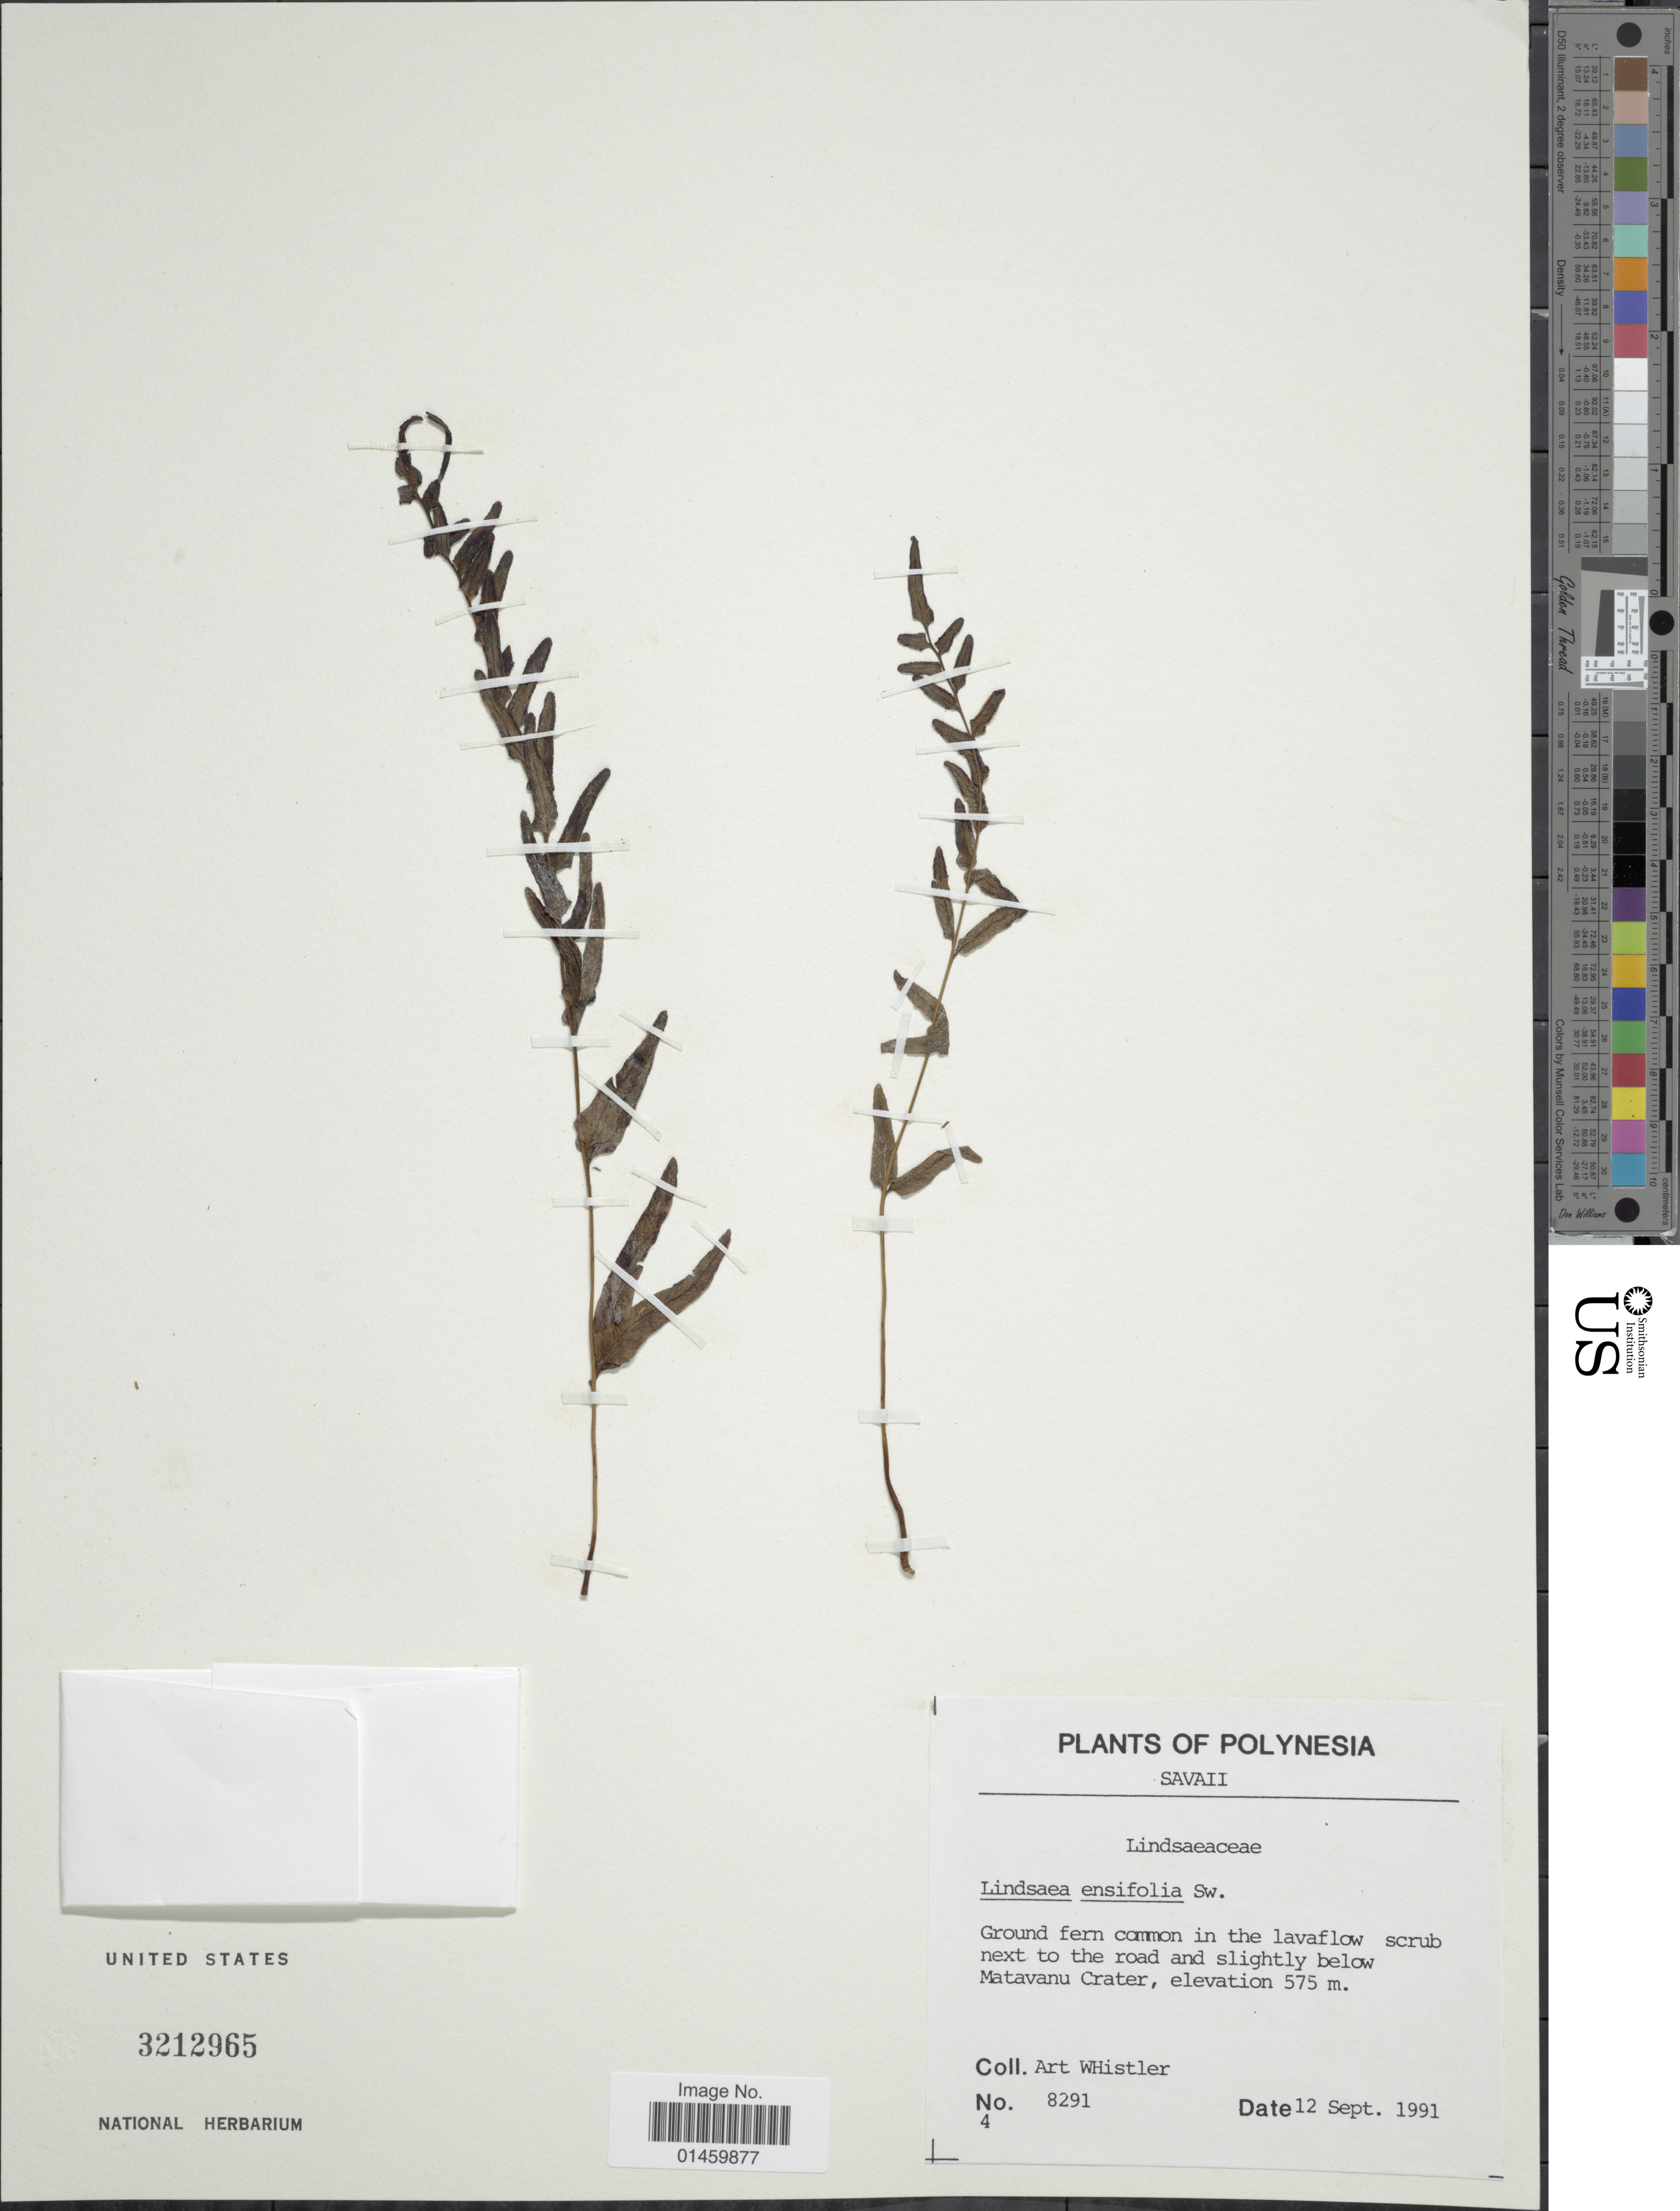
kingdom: Plantae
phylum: Tracheophyta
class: Polypodiopsida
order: Polypodiales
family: Lindsaeaceae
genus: Lindsaea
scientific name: Lindsaea ensifolia subsp. agatii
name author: (Brack.) K.U. Kramer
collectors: A. Whistler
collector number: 8291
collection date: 1991-09-12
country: Samoa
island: Savai'i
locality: Next to the road and slightly below Matavanu Crater.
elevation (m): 575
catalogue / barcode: US 3212965